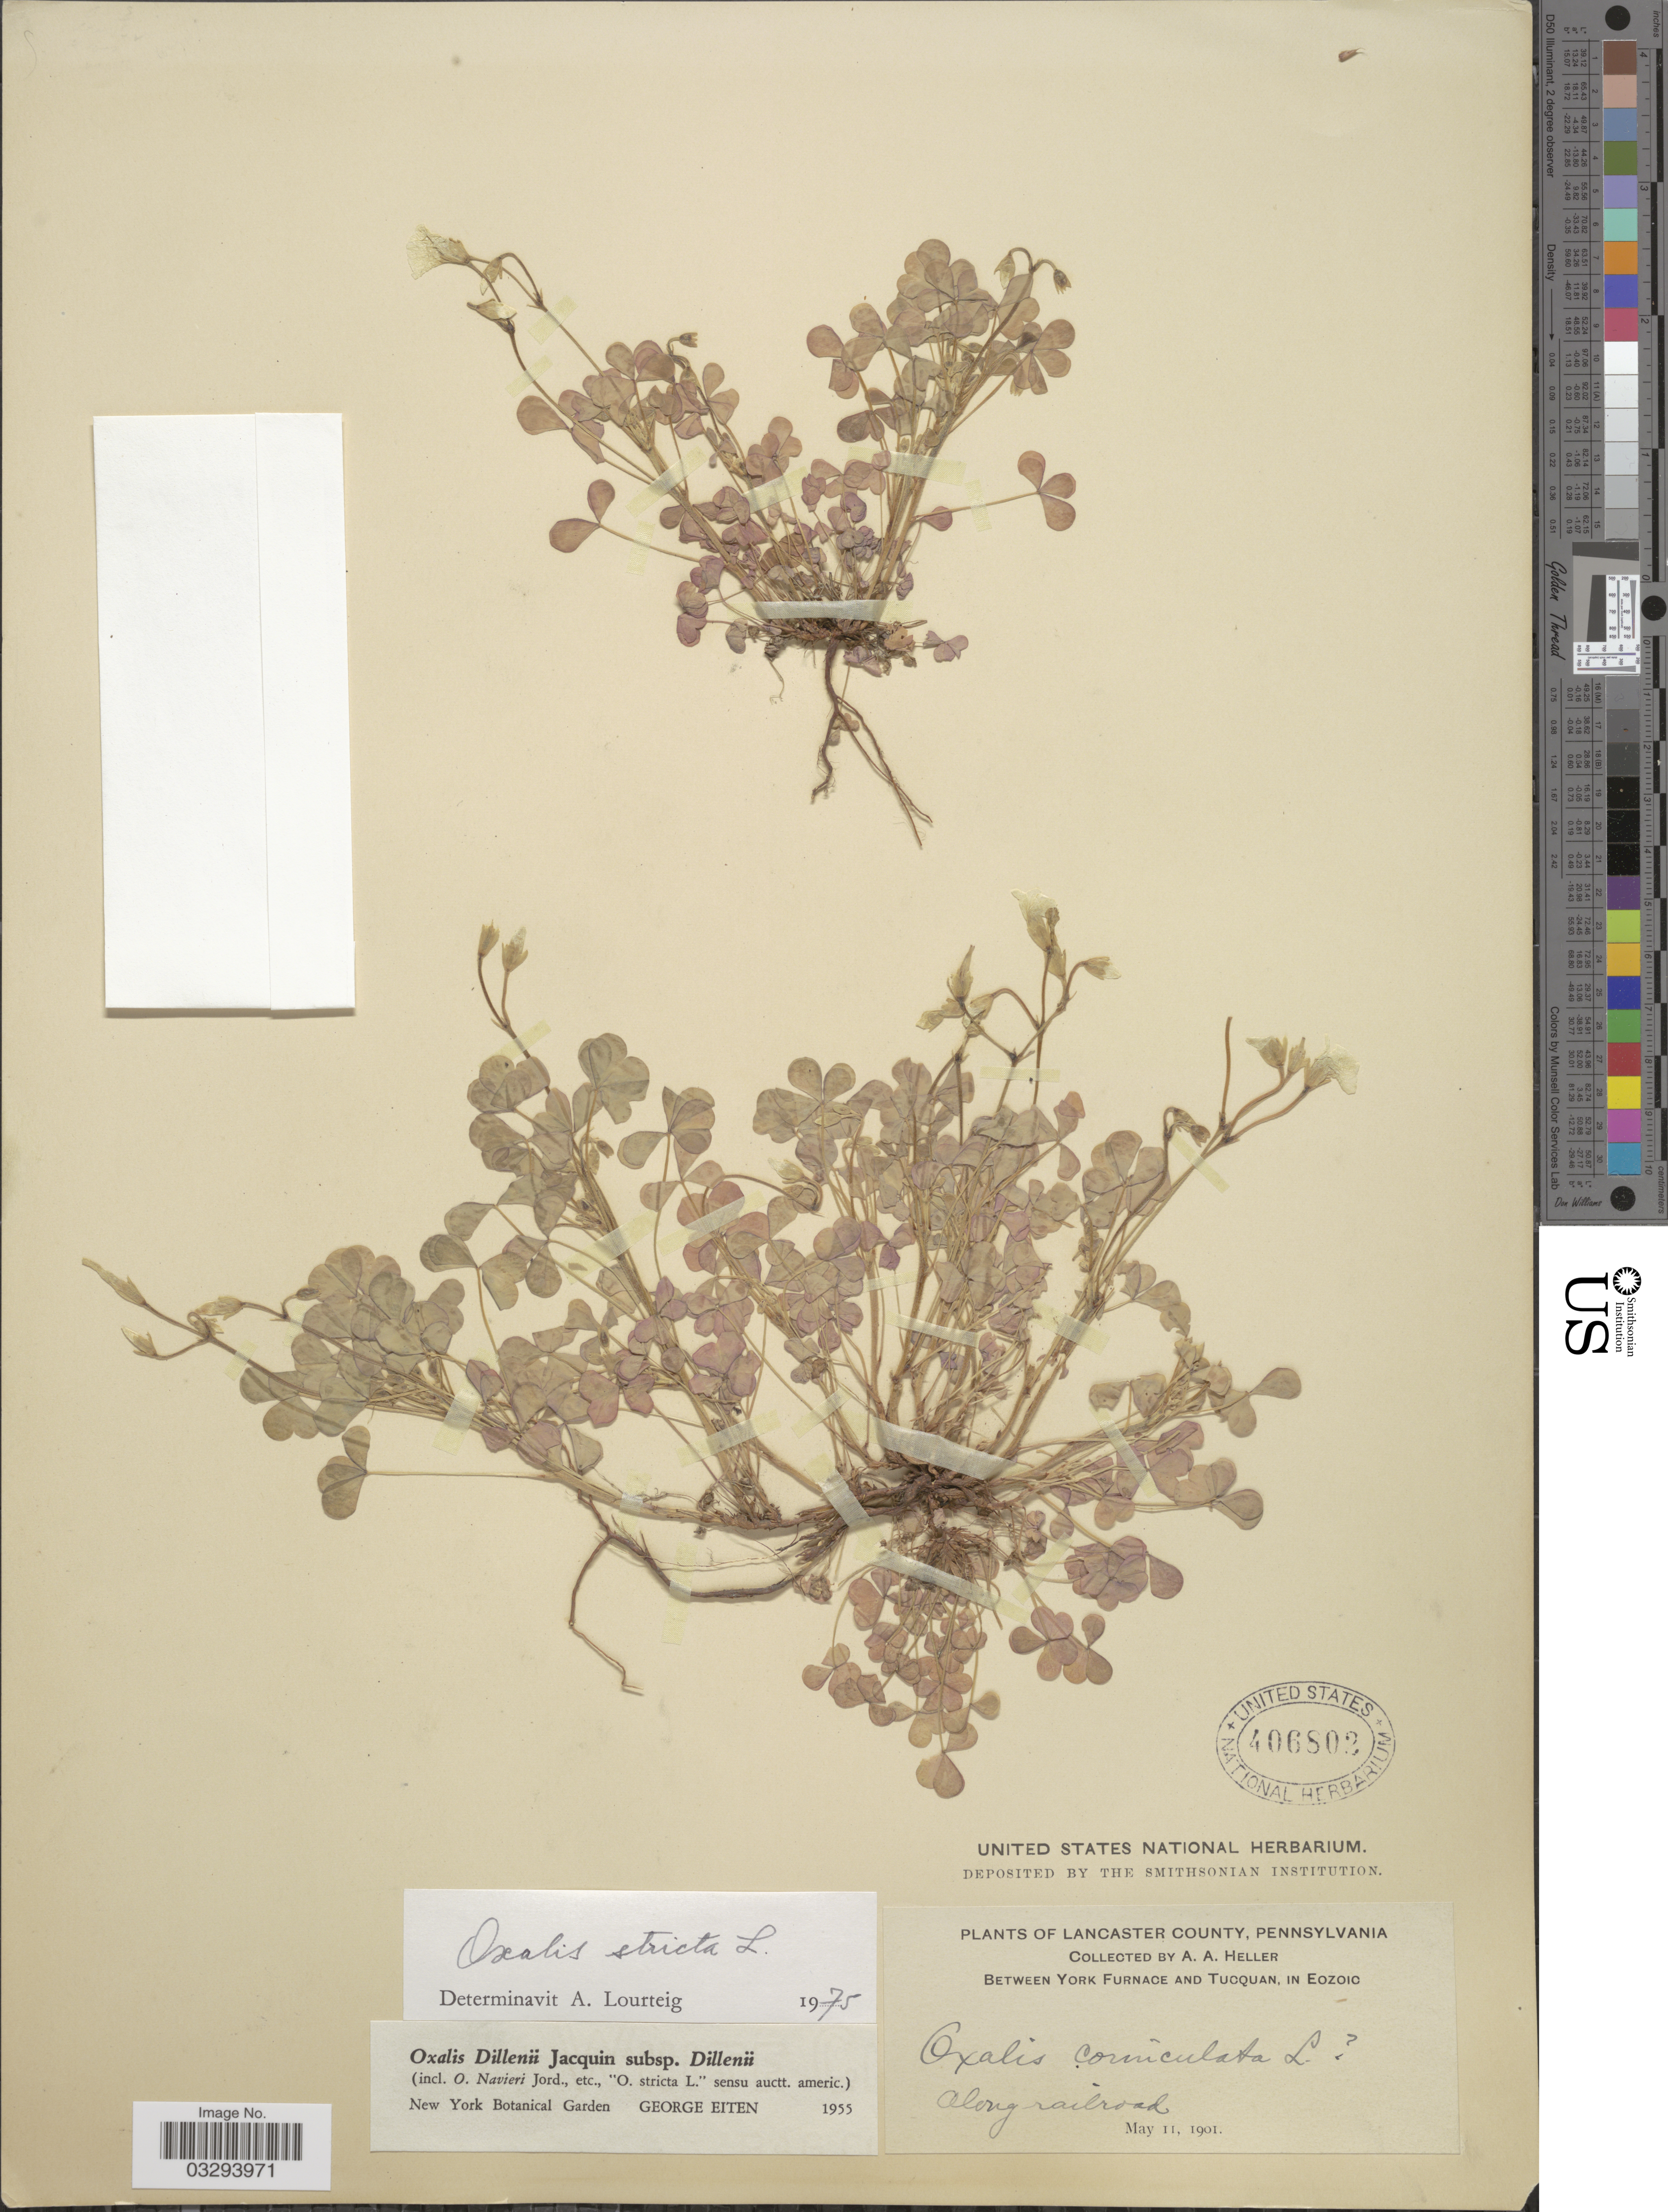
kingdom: Plantae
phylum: Tracheophyta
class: Magnoliopsida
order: Oxalidales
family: Oxalidaceae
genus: Oxalis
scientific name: Oxalis stricta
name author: L.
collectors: A. A. Heller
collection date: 1901-05-11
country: United States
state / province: Pennsylvania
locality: Lancaster County. Between York Furnace and Tucquan, in Eozoic.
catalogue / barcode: US 406802